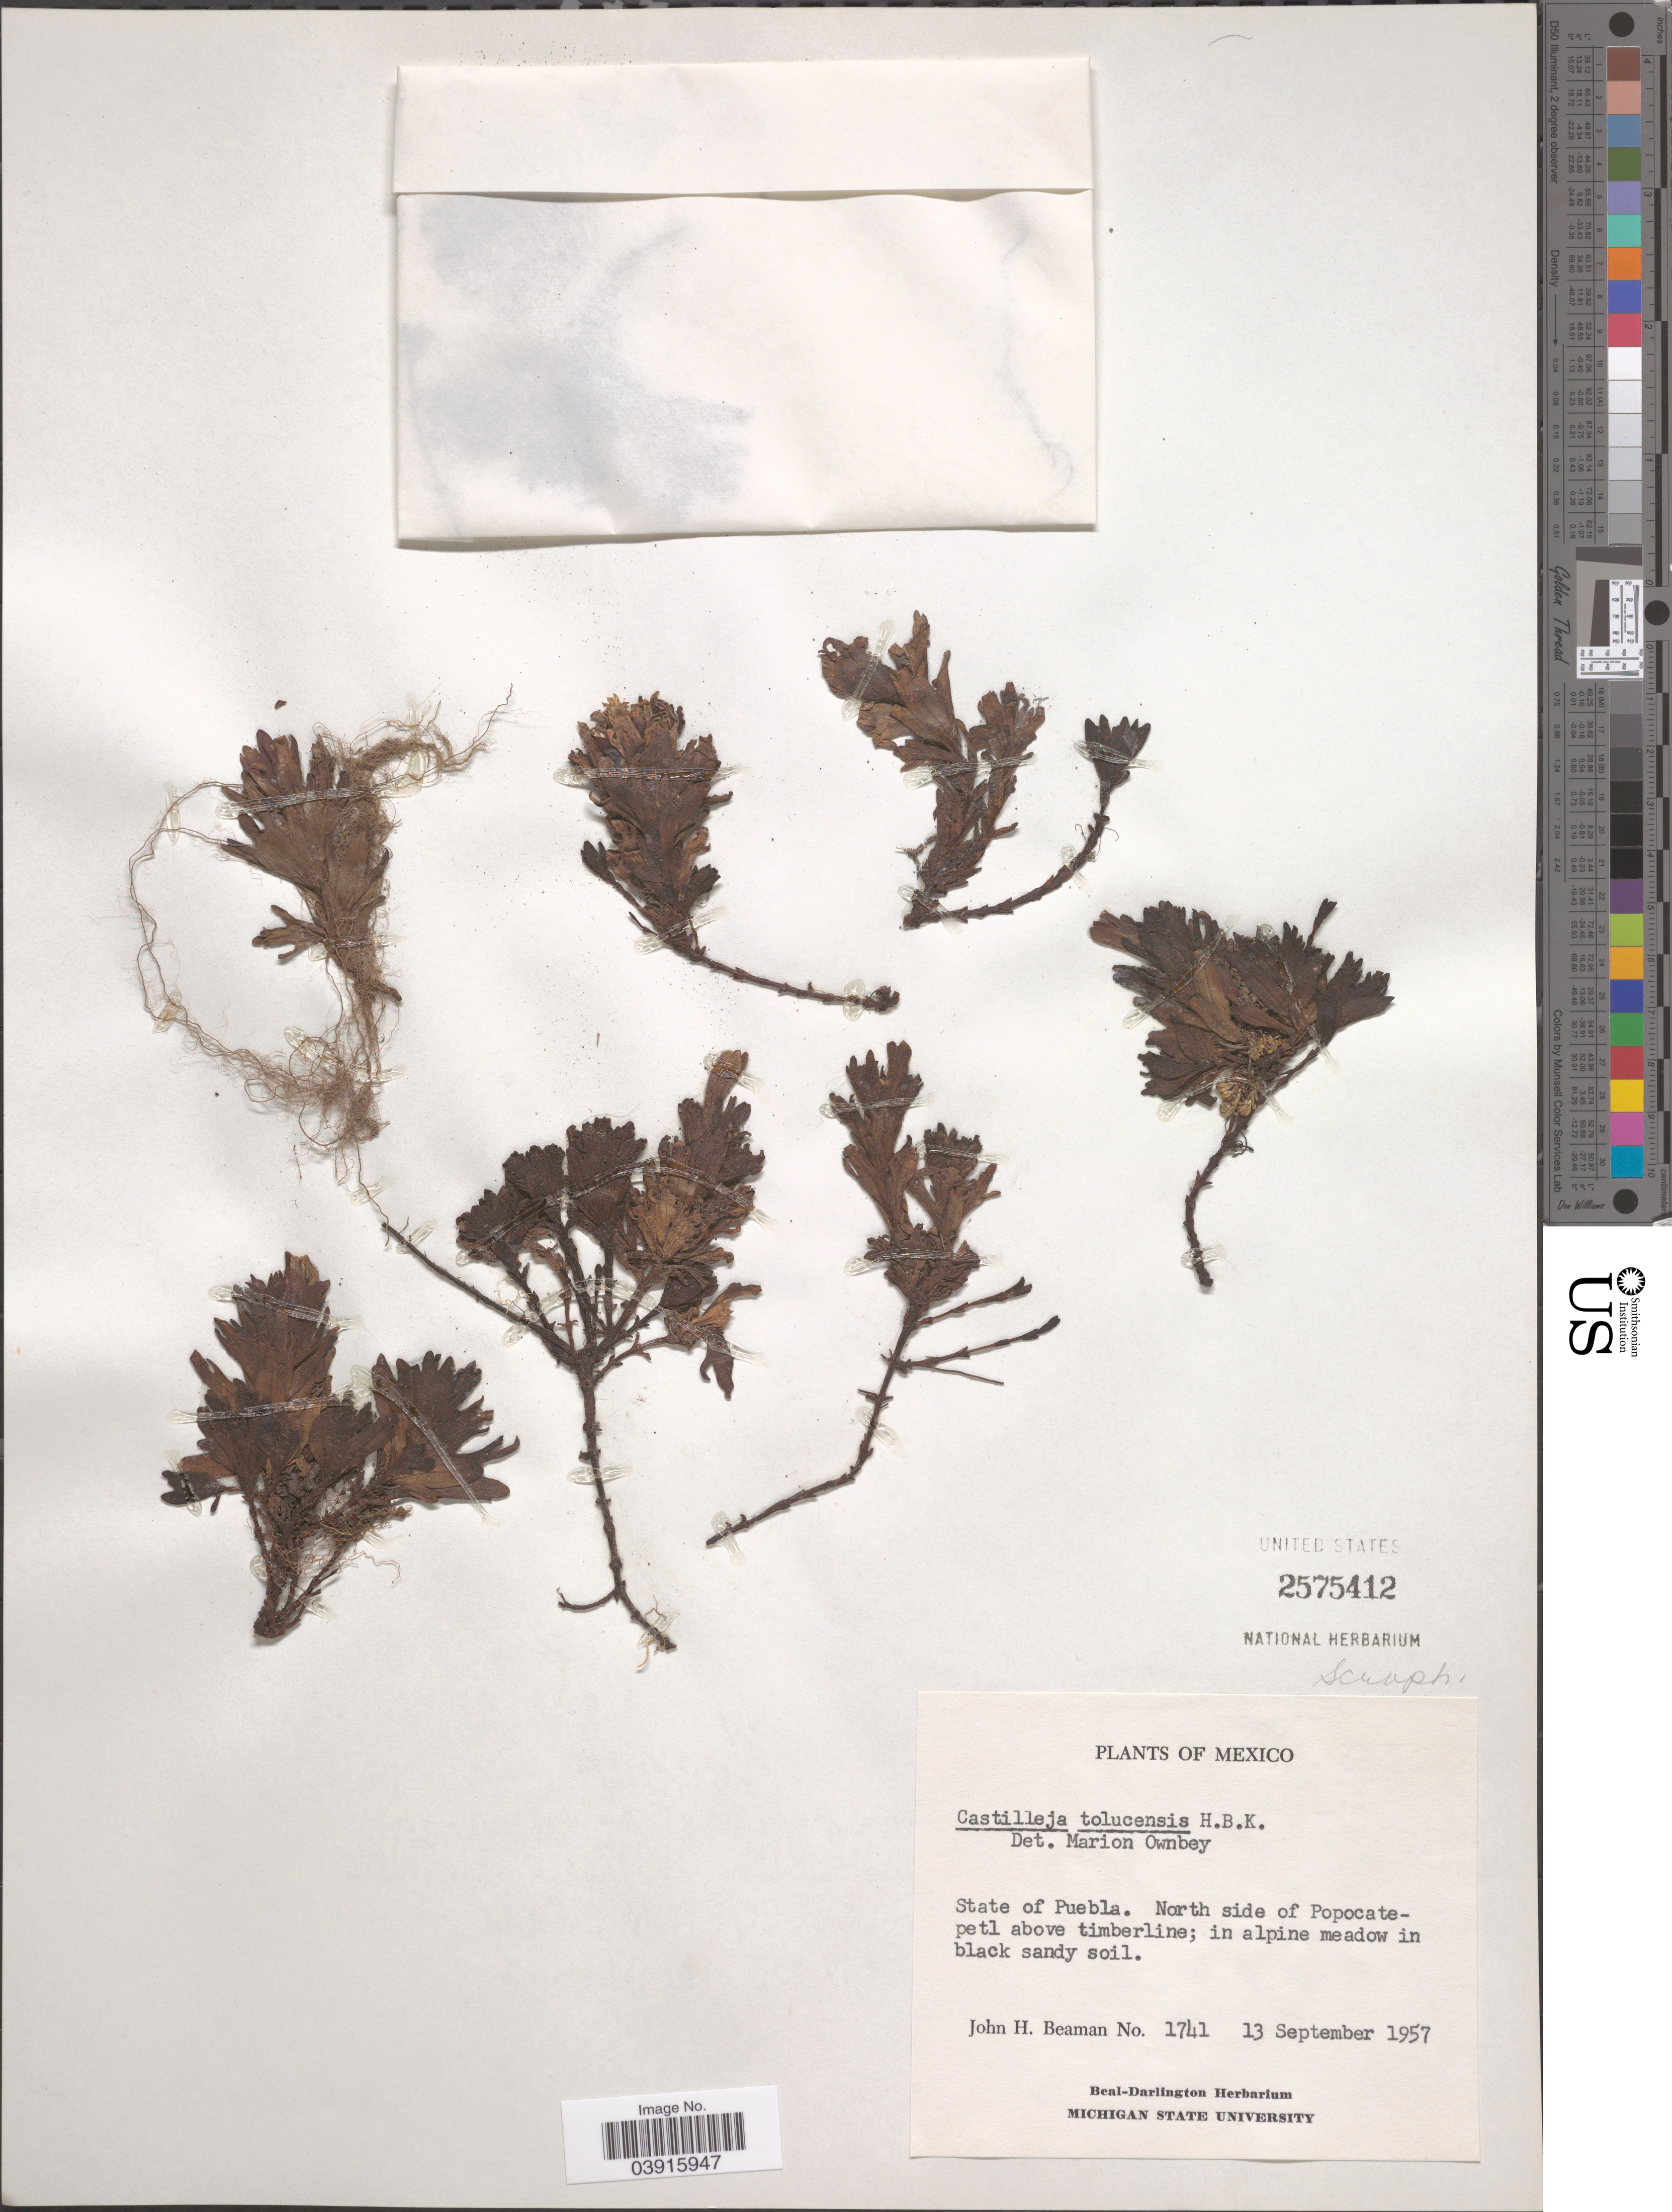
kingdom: Plantae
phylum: Tracheophyta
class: Magnoliopsida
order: Lamiales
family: Orobanchaceae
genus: Castilleja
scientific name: Castilleja toluccensis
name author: Kunth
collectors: J. H. Beaman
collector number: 1741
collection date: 1957-09-13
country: Mexico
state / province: Puebla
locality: North side of Popocatepetl above timberline.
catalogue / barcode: US 2575412